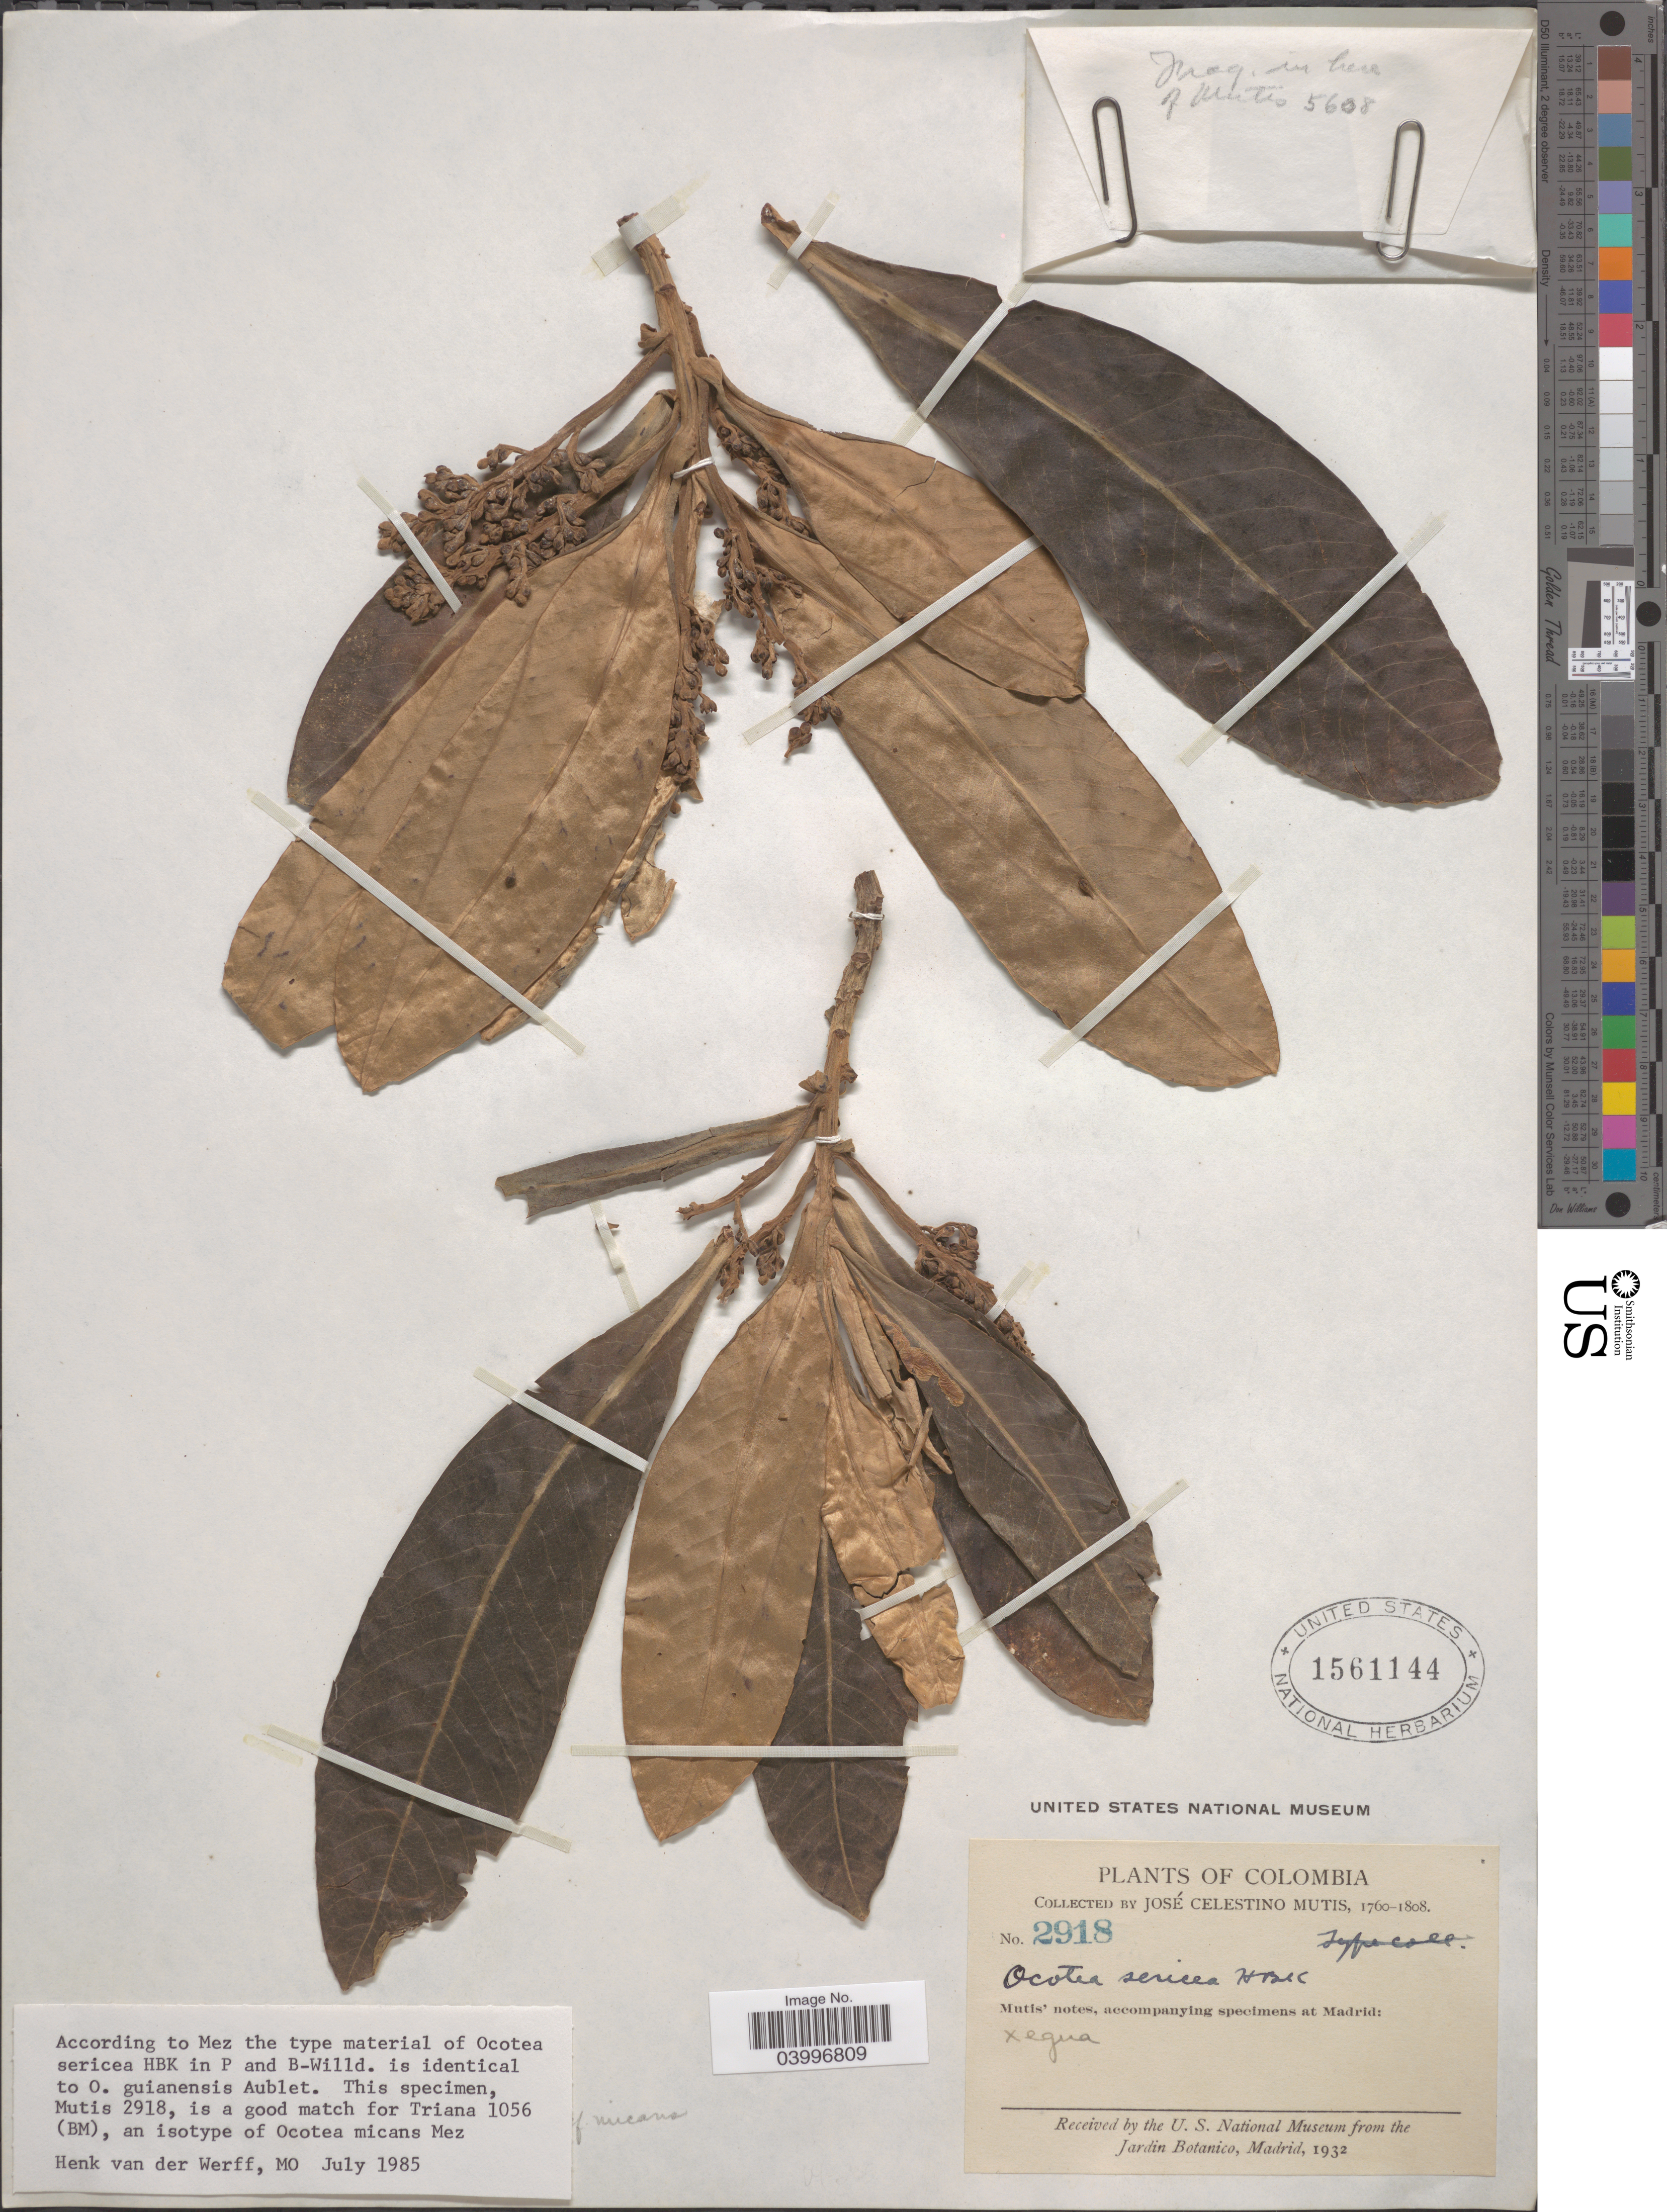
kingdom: Plantae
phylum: Tracheophyta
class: Magnoliopsida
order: Laurales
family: Lauraceae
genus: Ocotea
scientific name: Ocotea sericea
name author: Kunth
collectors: J. C. B. Mutis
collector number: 2918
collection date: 1760/1808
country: Colombia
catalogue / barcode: US 1561144